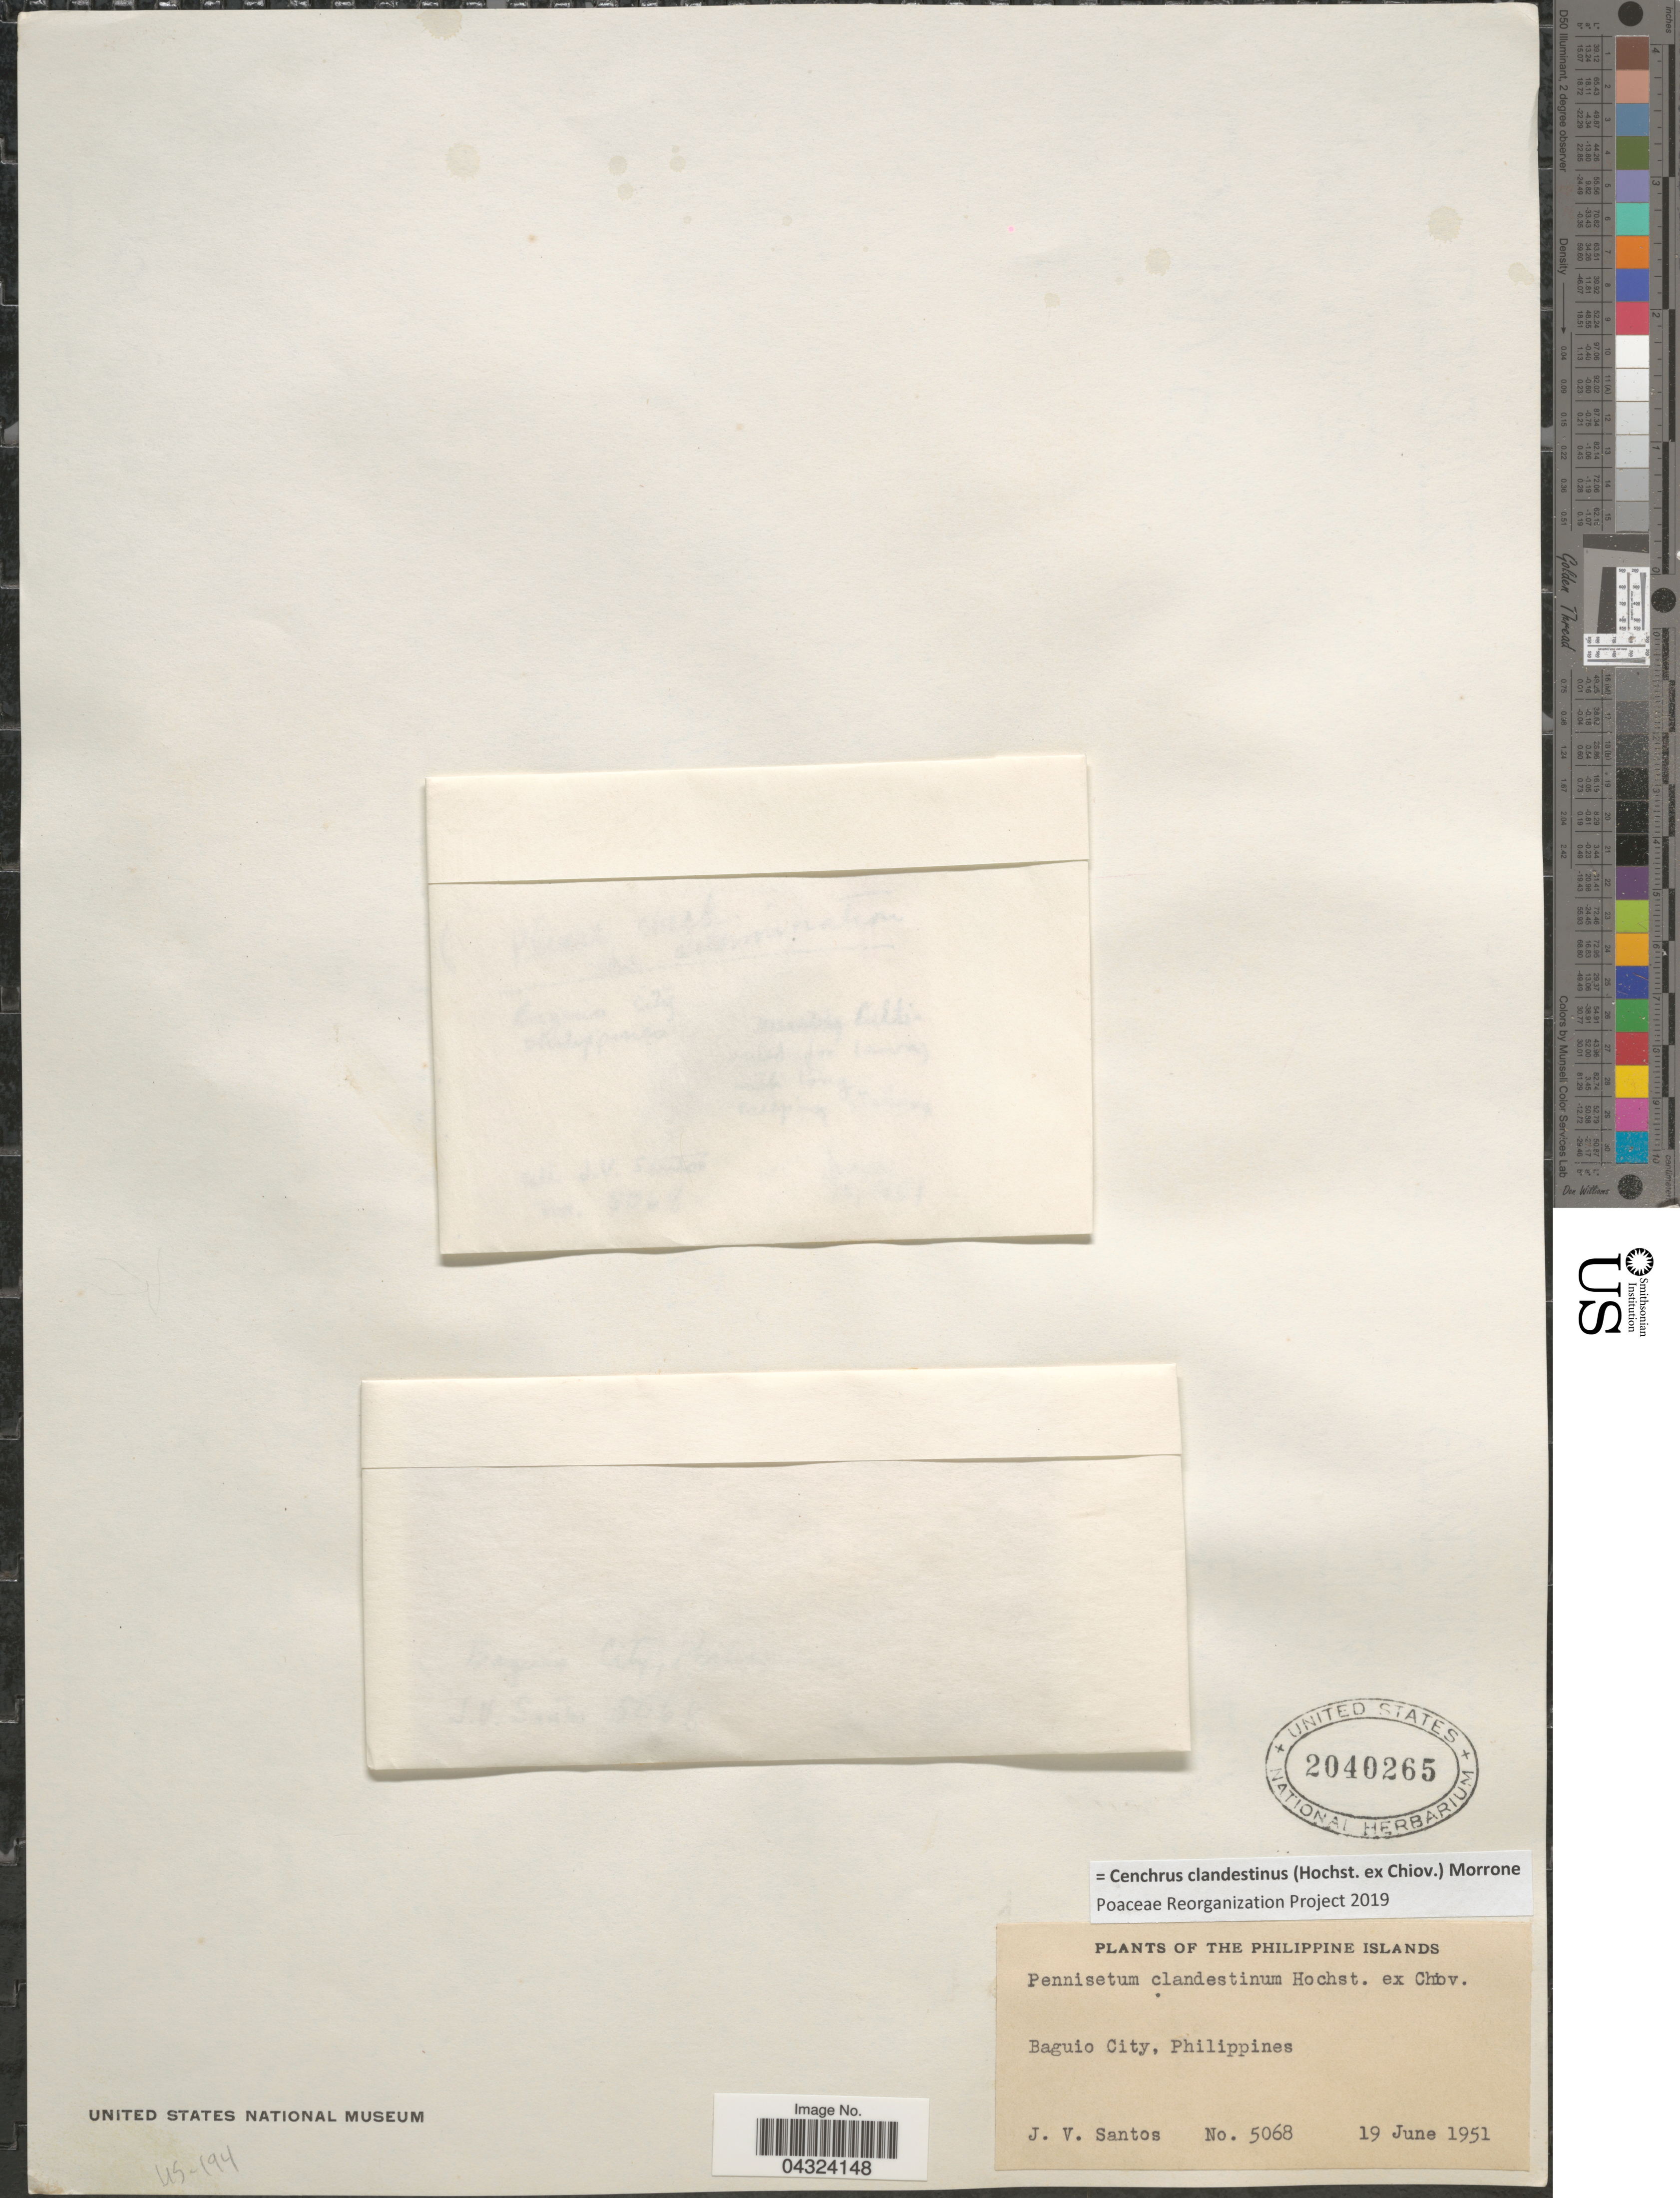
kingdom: Plantae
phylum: Tracheophyta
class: Liliopsida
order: Poales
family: Poaceae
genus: Cenchrus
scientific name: Cenchrus clandestinus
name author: (Hochst. & Chiov.) Morrone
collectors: J. Santos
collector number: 5068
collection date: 1951-06-19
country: Philippines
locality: Baguio City.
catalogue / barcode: US 2040265